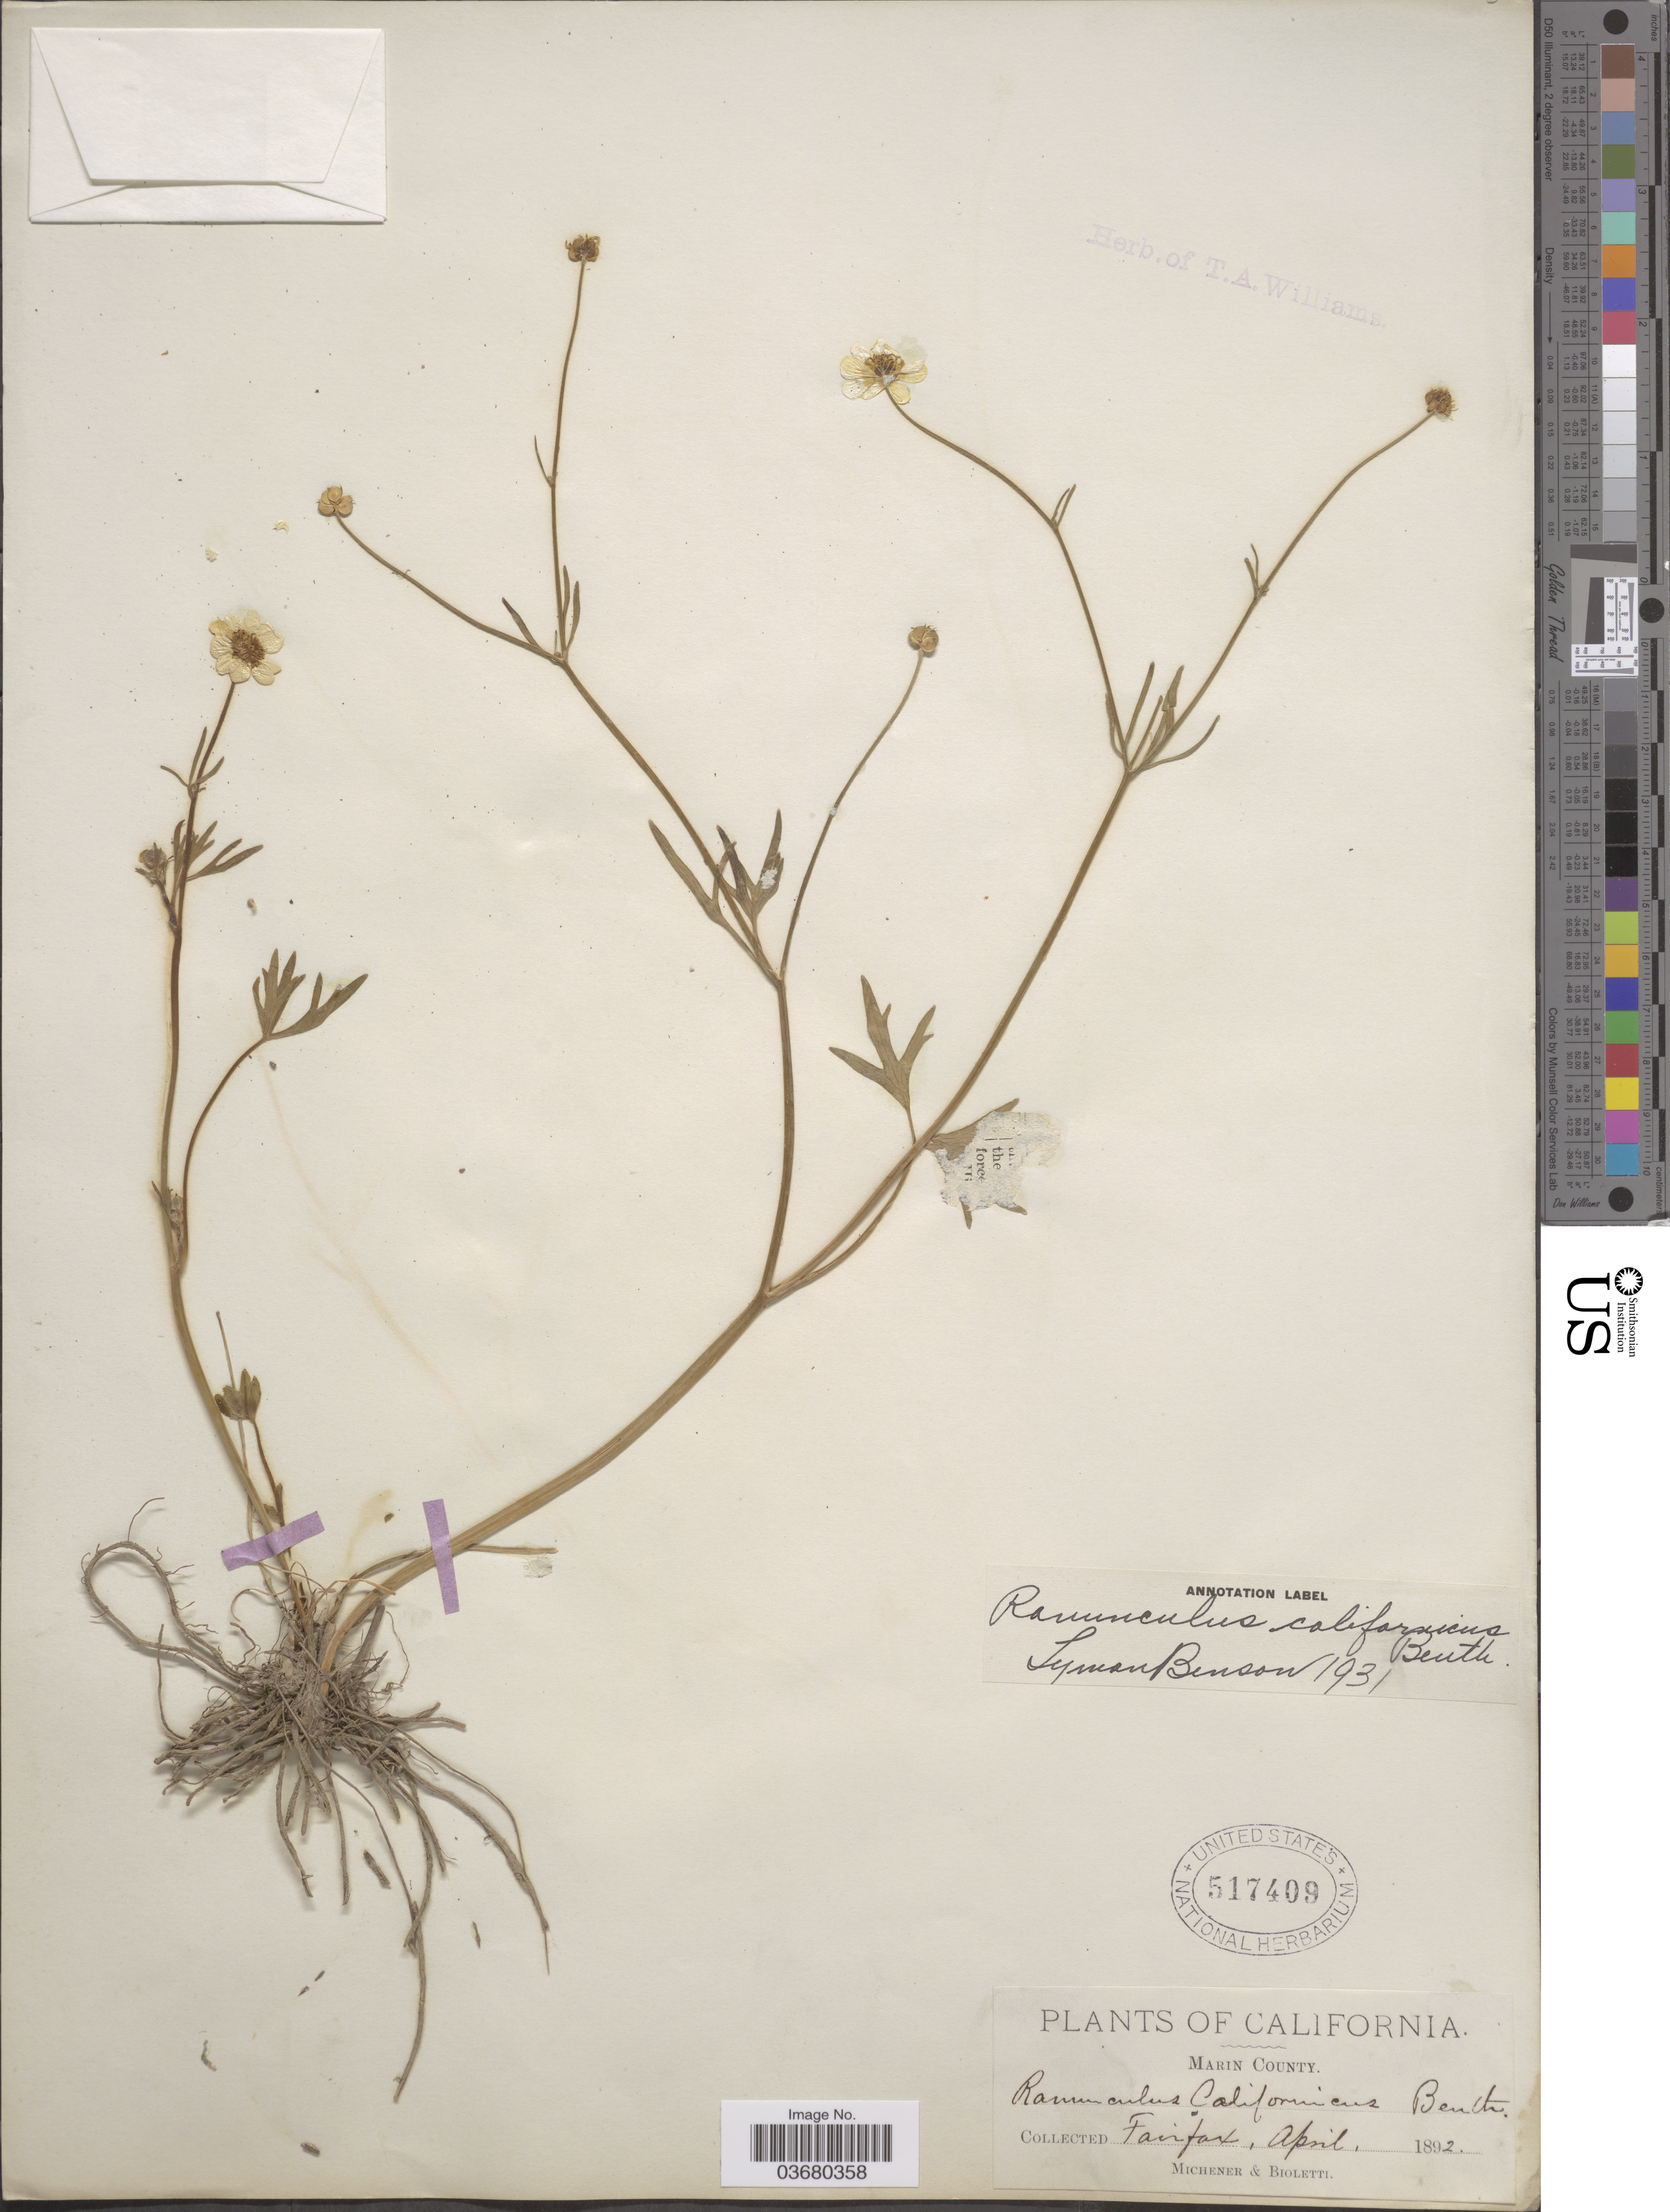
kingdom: Plantae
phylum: Tracheophyta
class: Magnoliopsida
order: Ranunculales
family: Ranunculaceae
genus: Ranunculus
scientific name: Ranunculus californicus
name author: Benth.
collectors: -. Michener & -- Bioletti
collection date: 1892-04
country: United States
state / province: California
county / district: Marin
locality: Marin County. Fairfax.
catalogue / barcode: US 517409